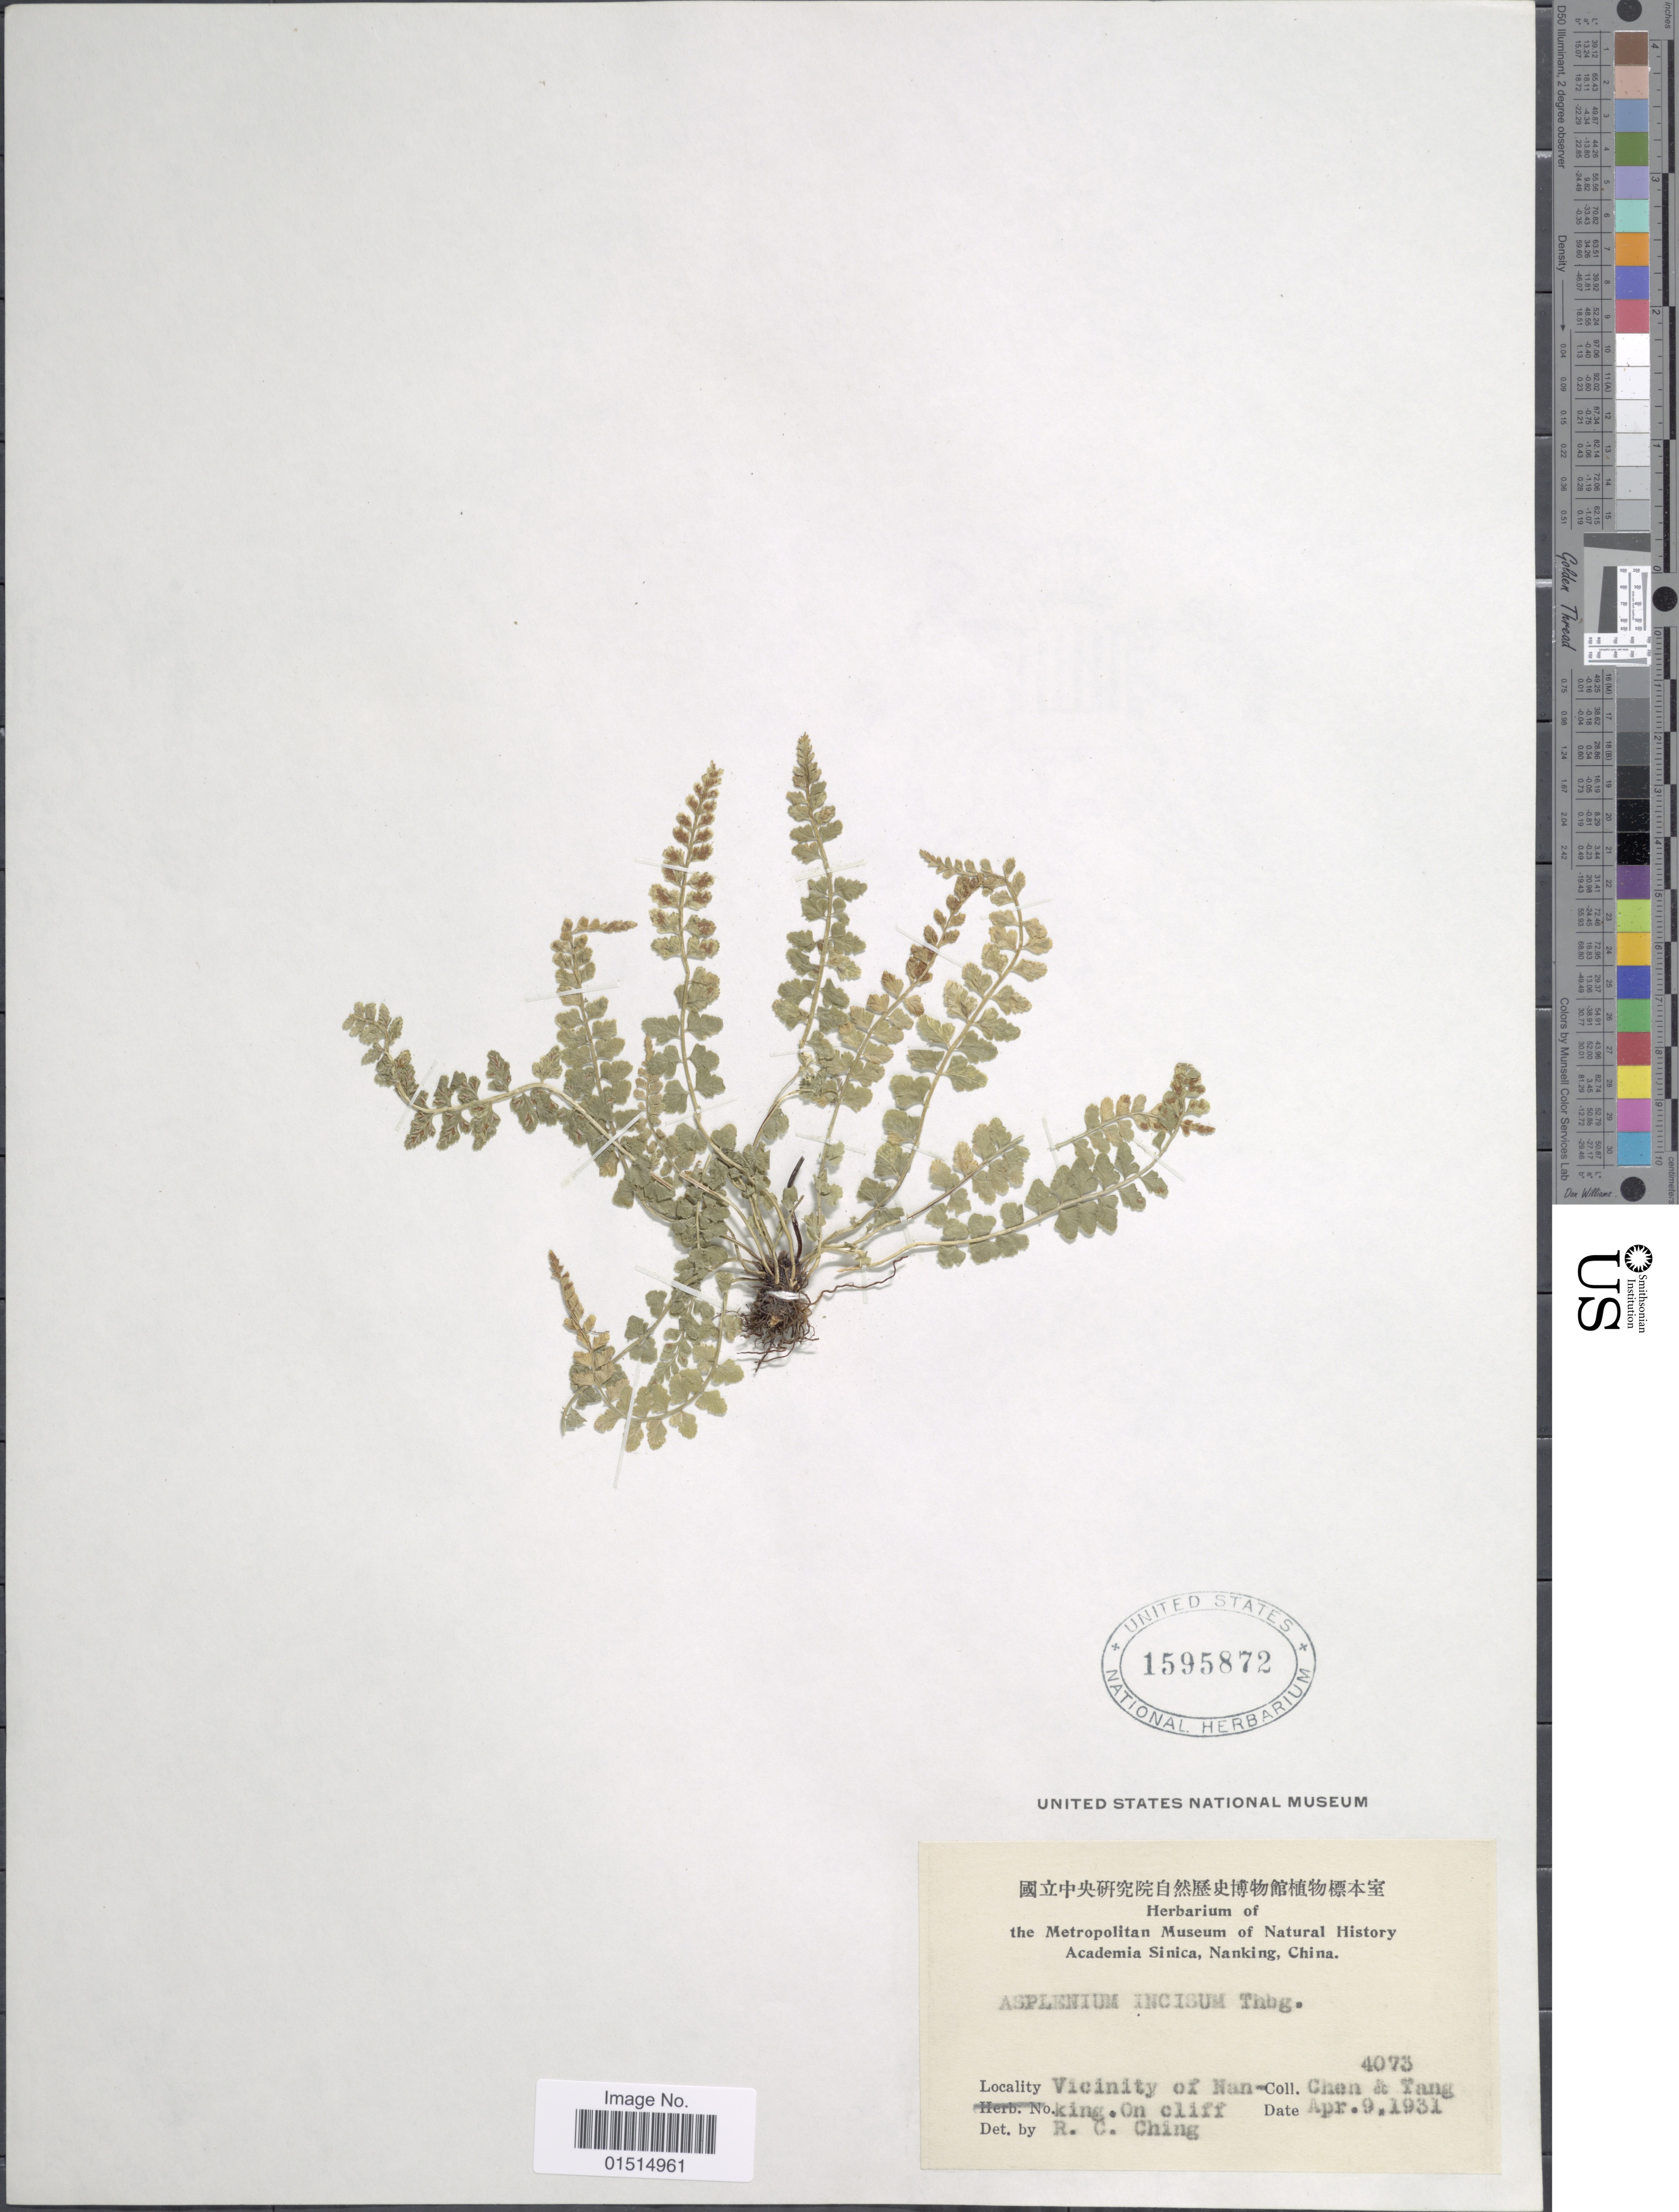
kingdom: Plantae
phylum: Tracheophyta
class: Polypodiopsida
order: Polypodiales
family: Aspleniaceae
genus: Asplenium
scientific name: Asplenium incisum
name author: Thunb.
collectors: -- Chen & -- Tang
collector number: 4073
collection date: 1931-04-09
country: China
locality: Vicinity of Nanking, on cliff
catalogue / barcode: US 1595872